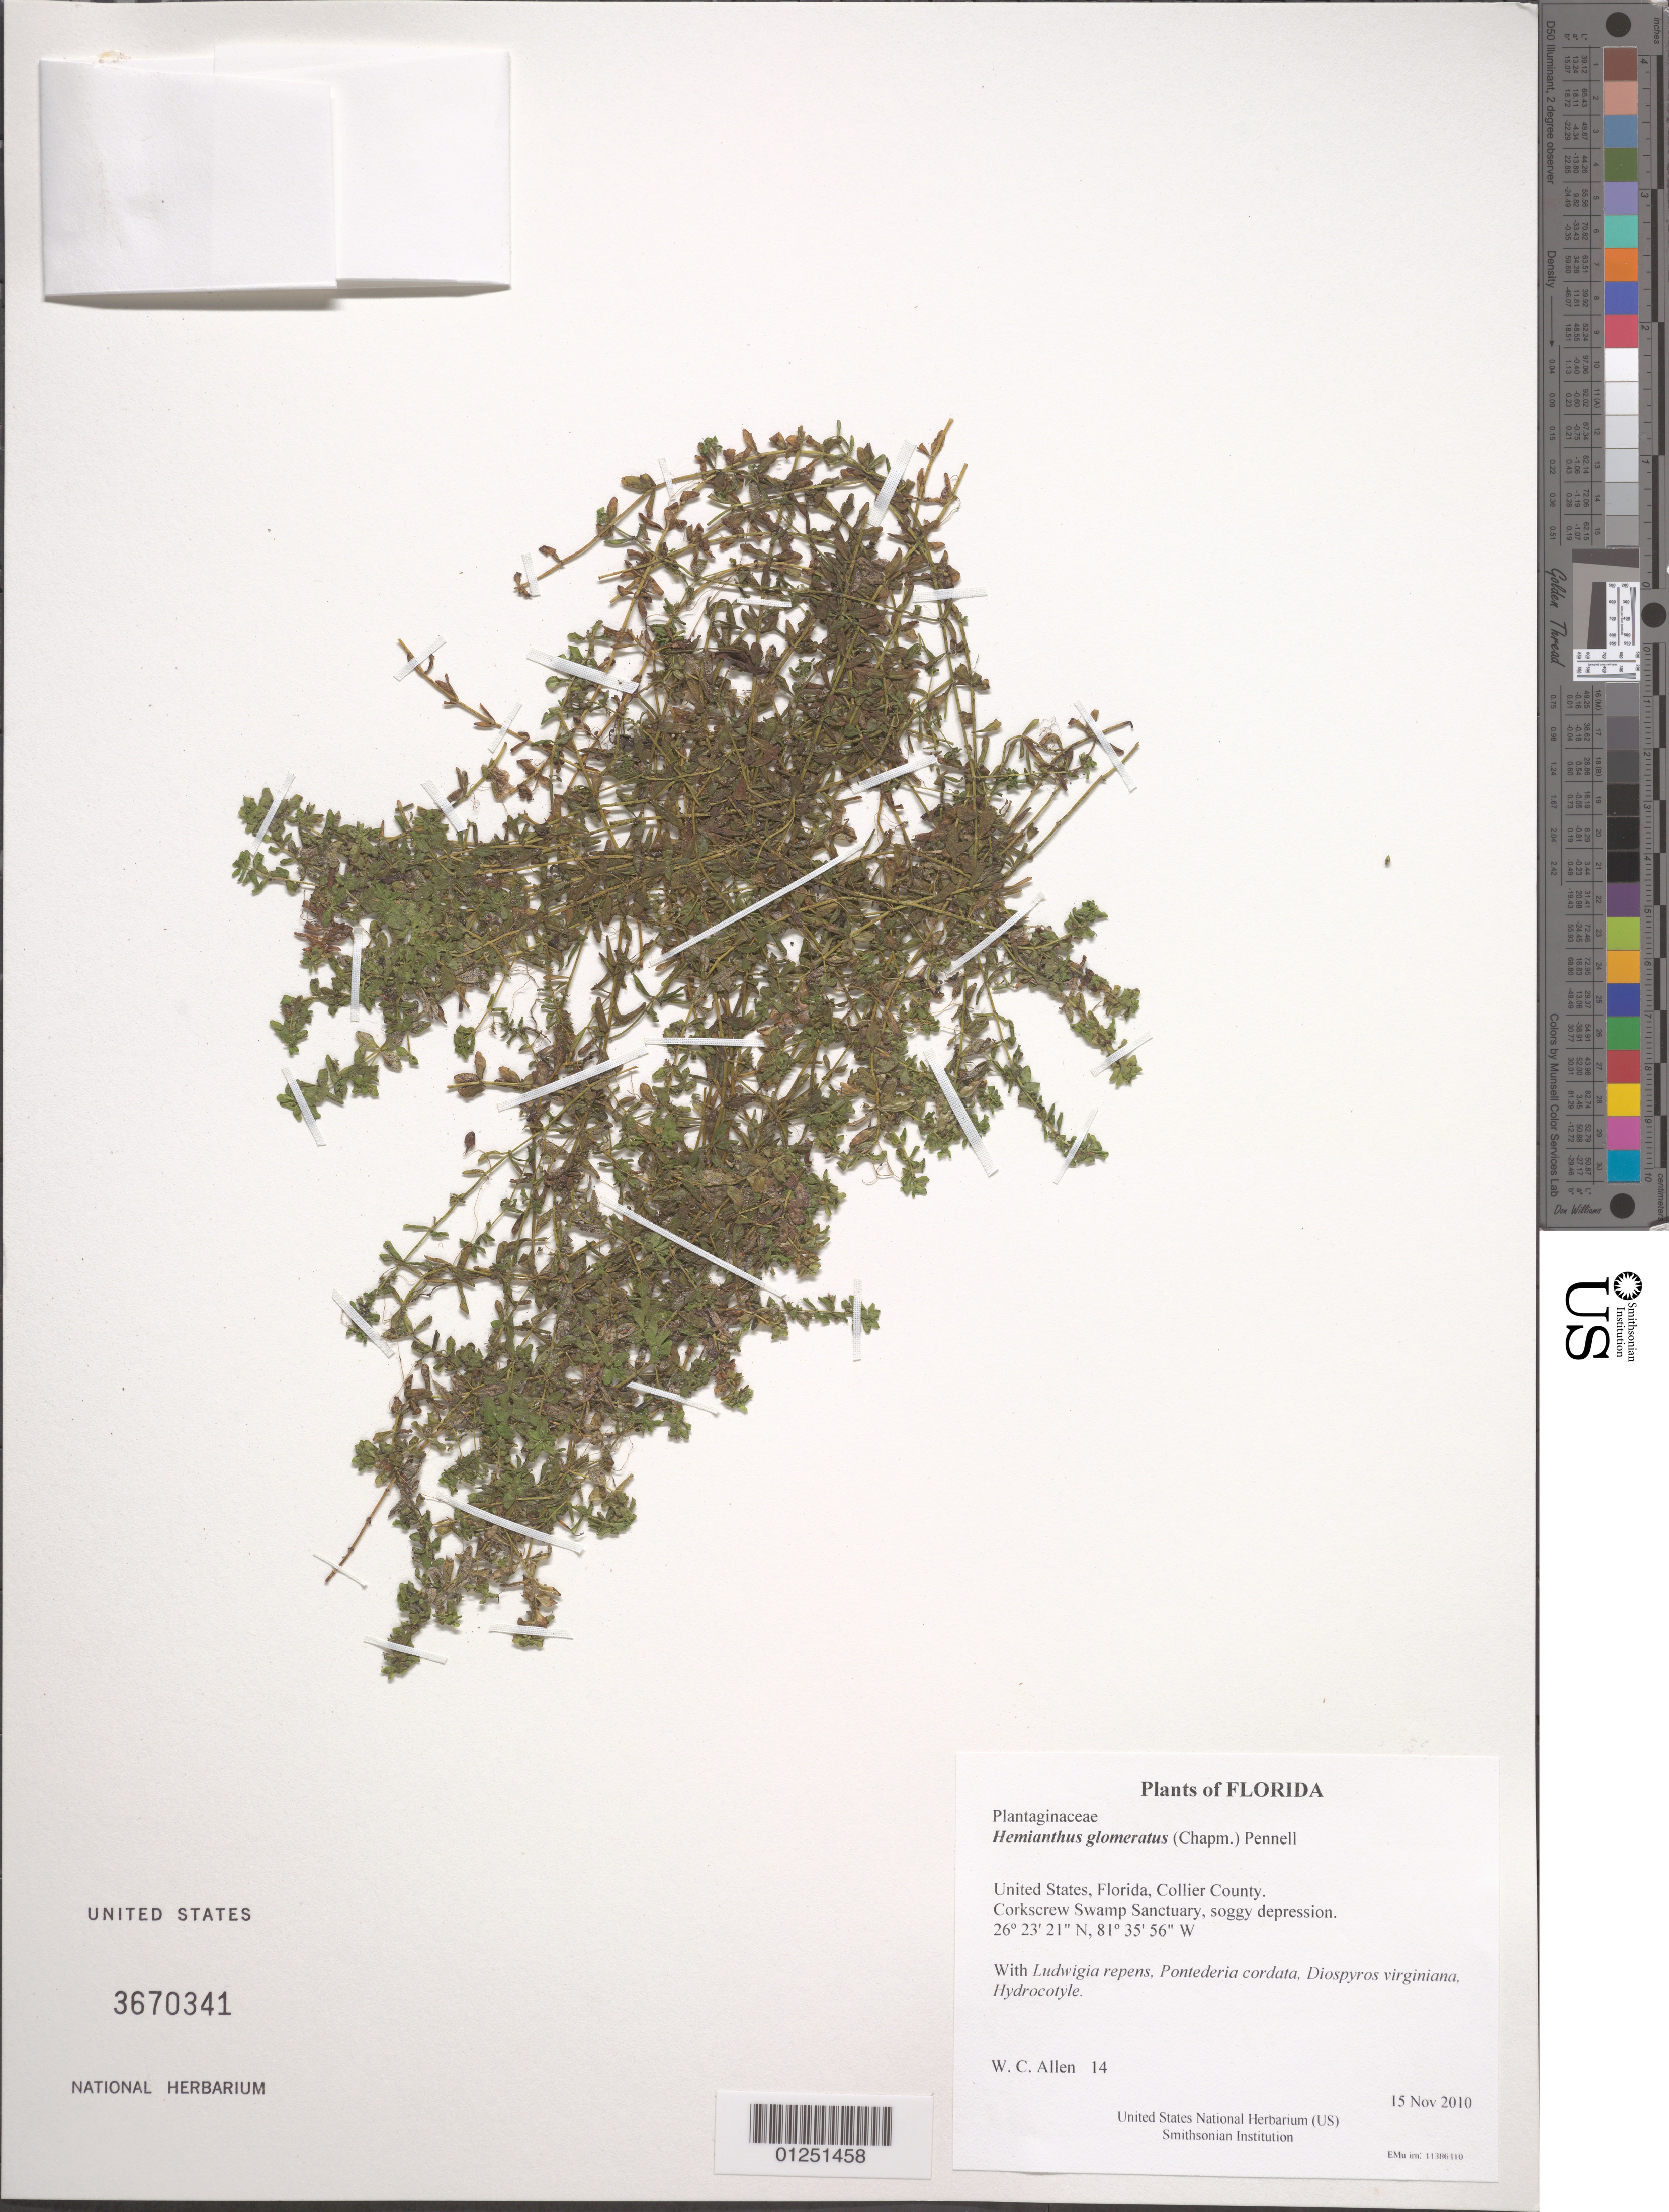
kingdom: Plantae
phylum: Tracheophyta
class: Magnoliopsida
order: Lamiales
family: Linderniaceae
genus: Micranthemum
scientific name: Micranthemum glomeratum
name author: (Chapm.) Shinners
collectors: W. C. Allen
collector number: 14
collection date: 2010-11-15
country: United States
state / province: Florida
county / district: Collier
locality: Corkscrew Swamp Sanctuary, soggy depression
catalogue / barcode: US 3670341